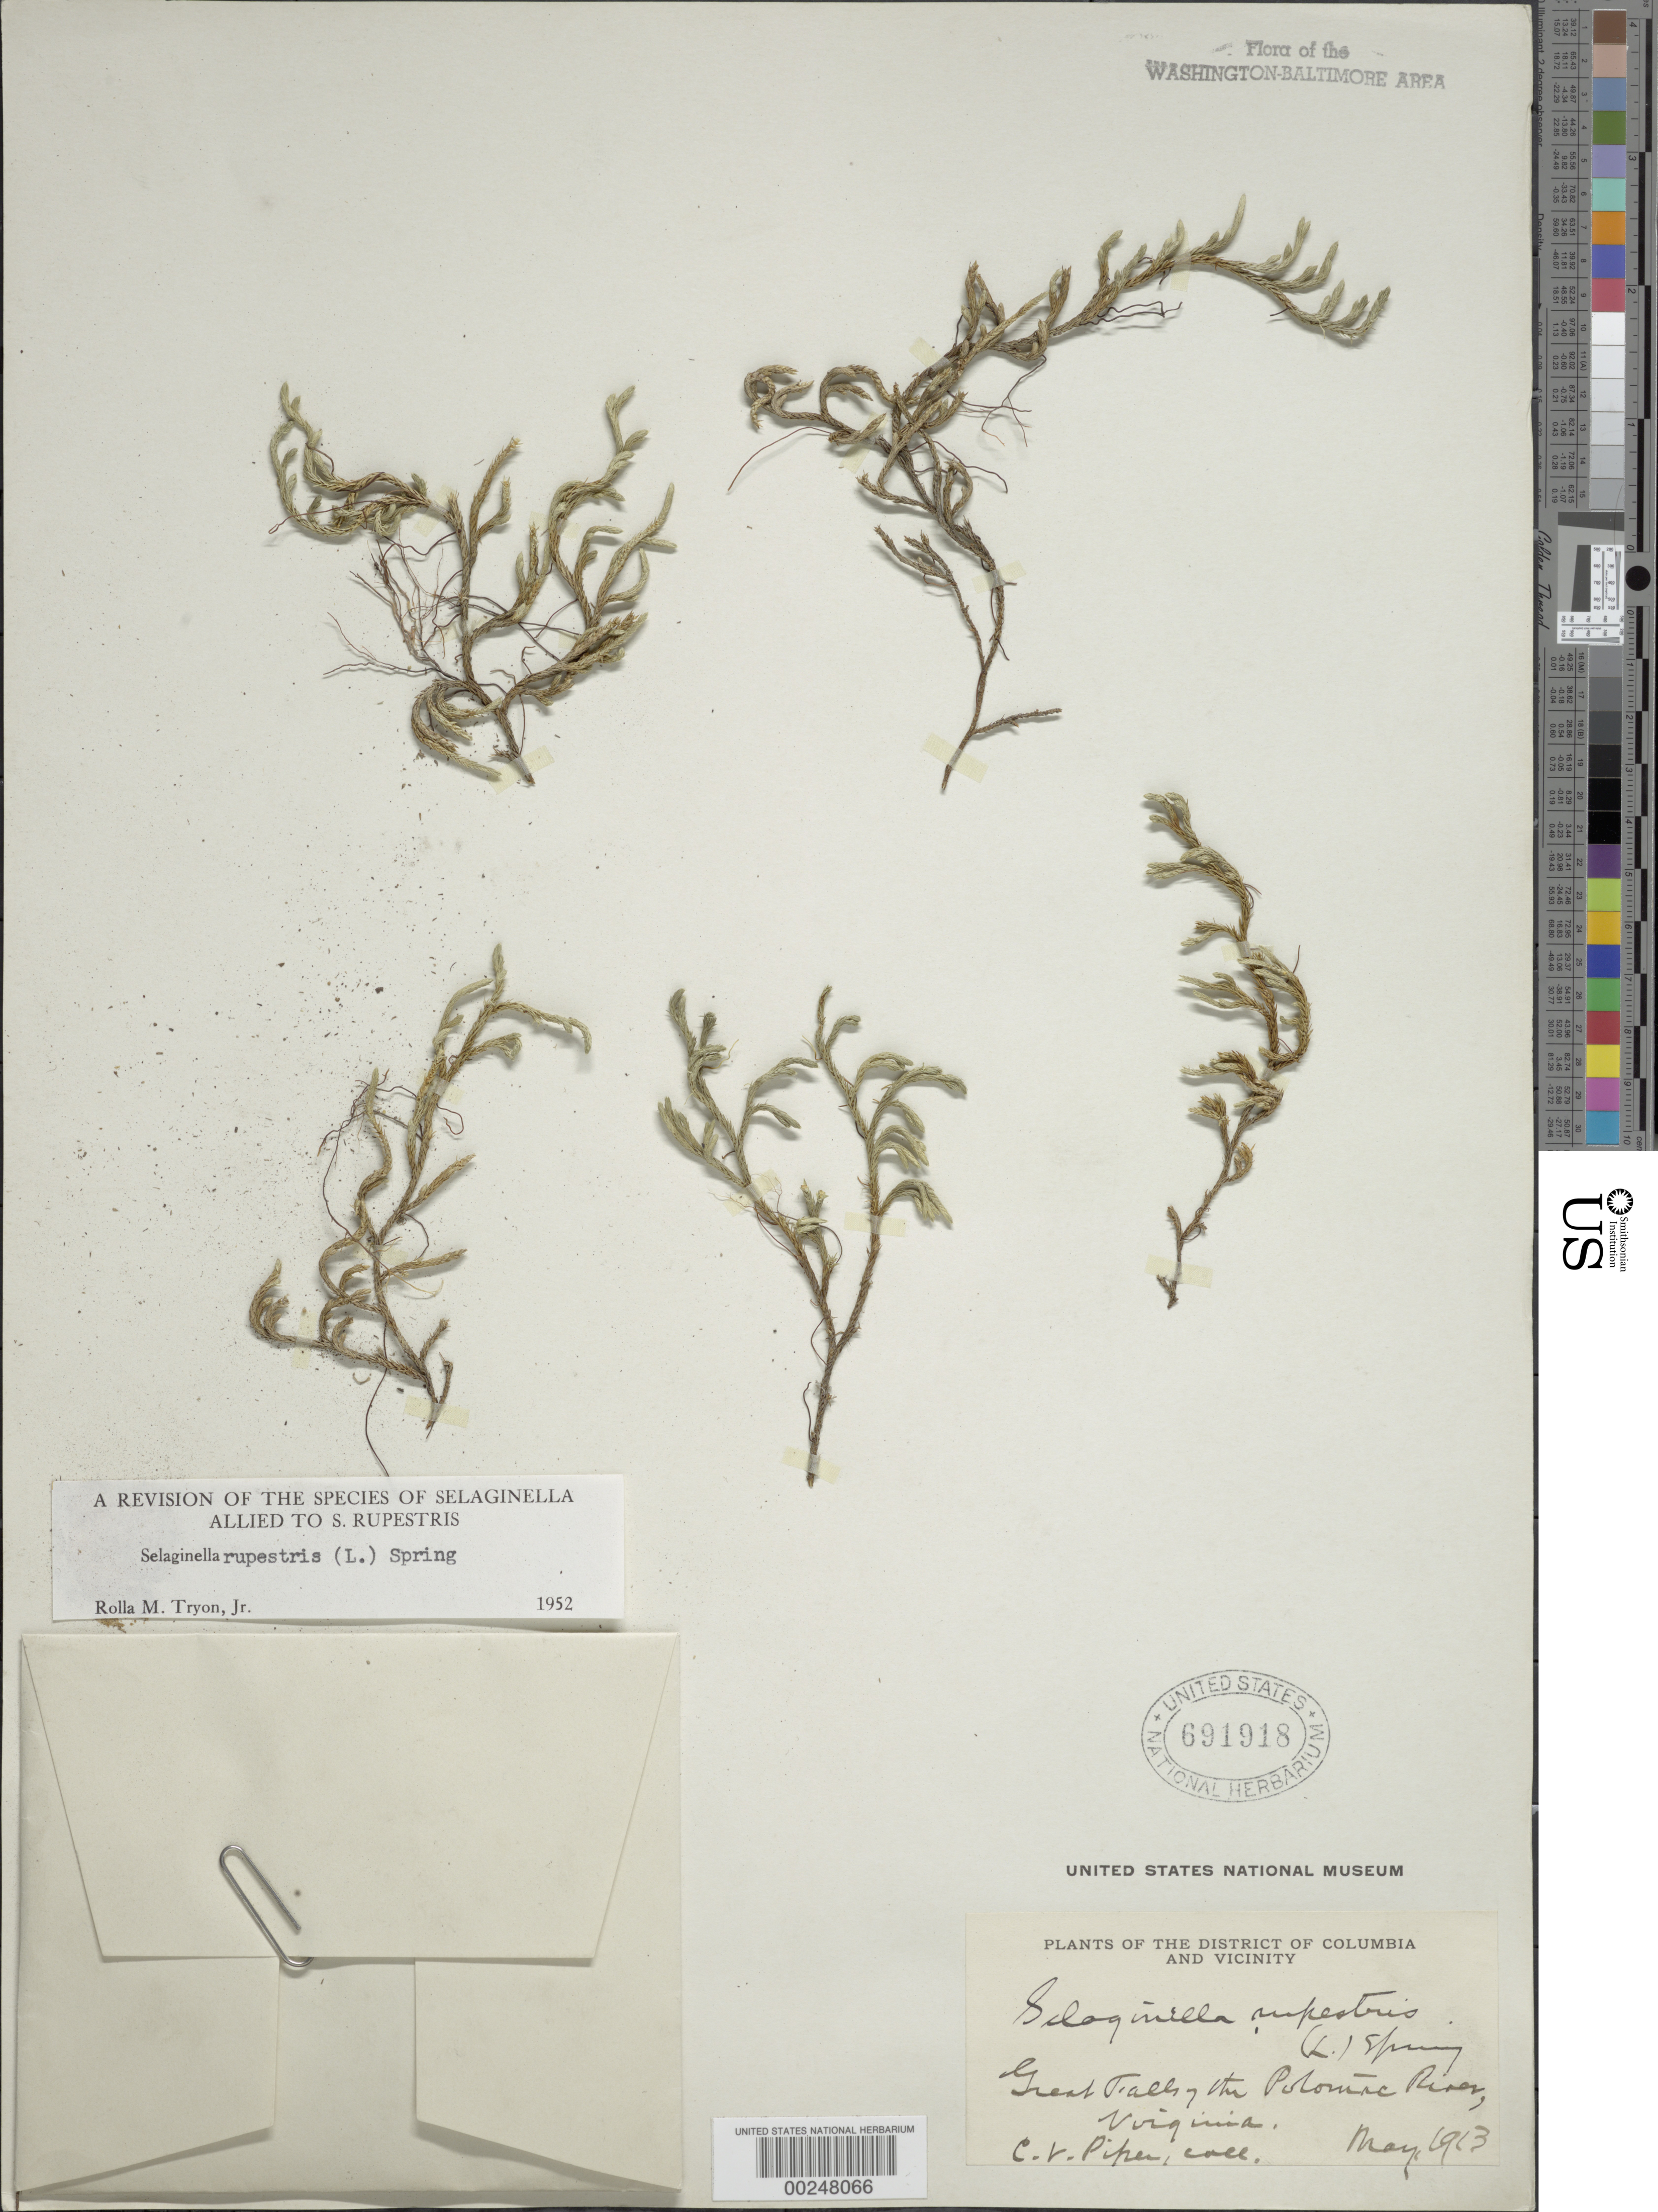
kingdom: Plantae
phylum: Tracheophyta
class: Lycopodiopsida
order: Selaginellales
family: Selaginellaceae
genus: Selaginella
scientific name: Selaginella rupestris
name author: (L.) Spring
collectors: C. V. Piper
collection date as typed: May 1913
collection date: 1913-05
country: United States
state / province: Virginia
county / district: Fairfax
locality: Great Falls C. and O. Canal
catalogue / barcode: US 691918